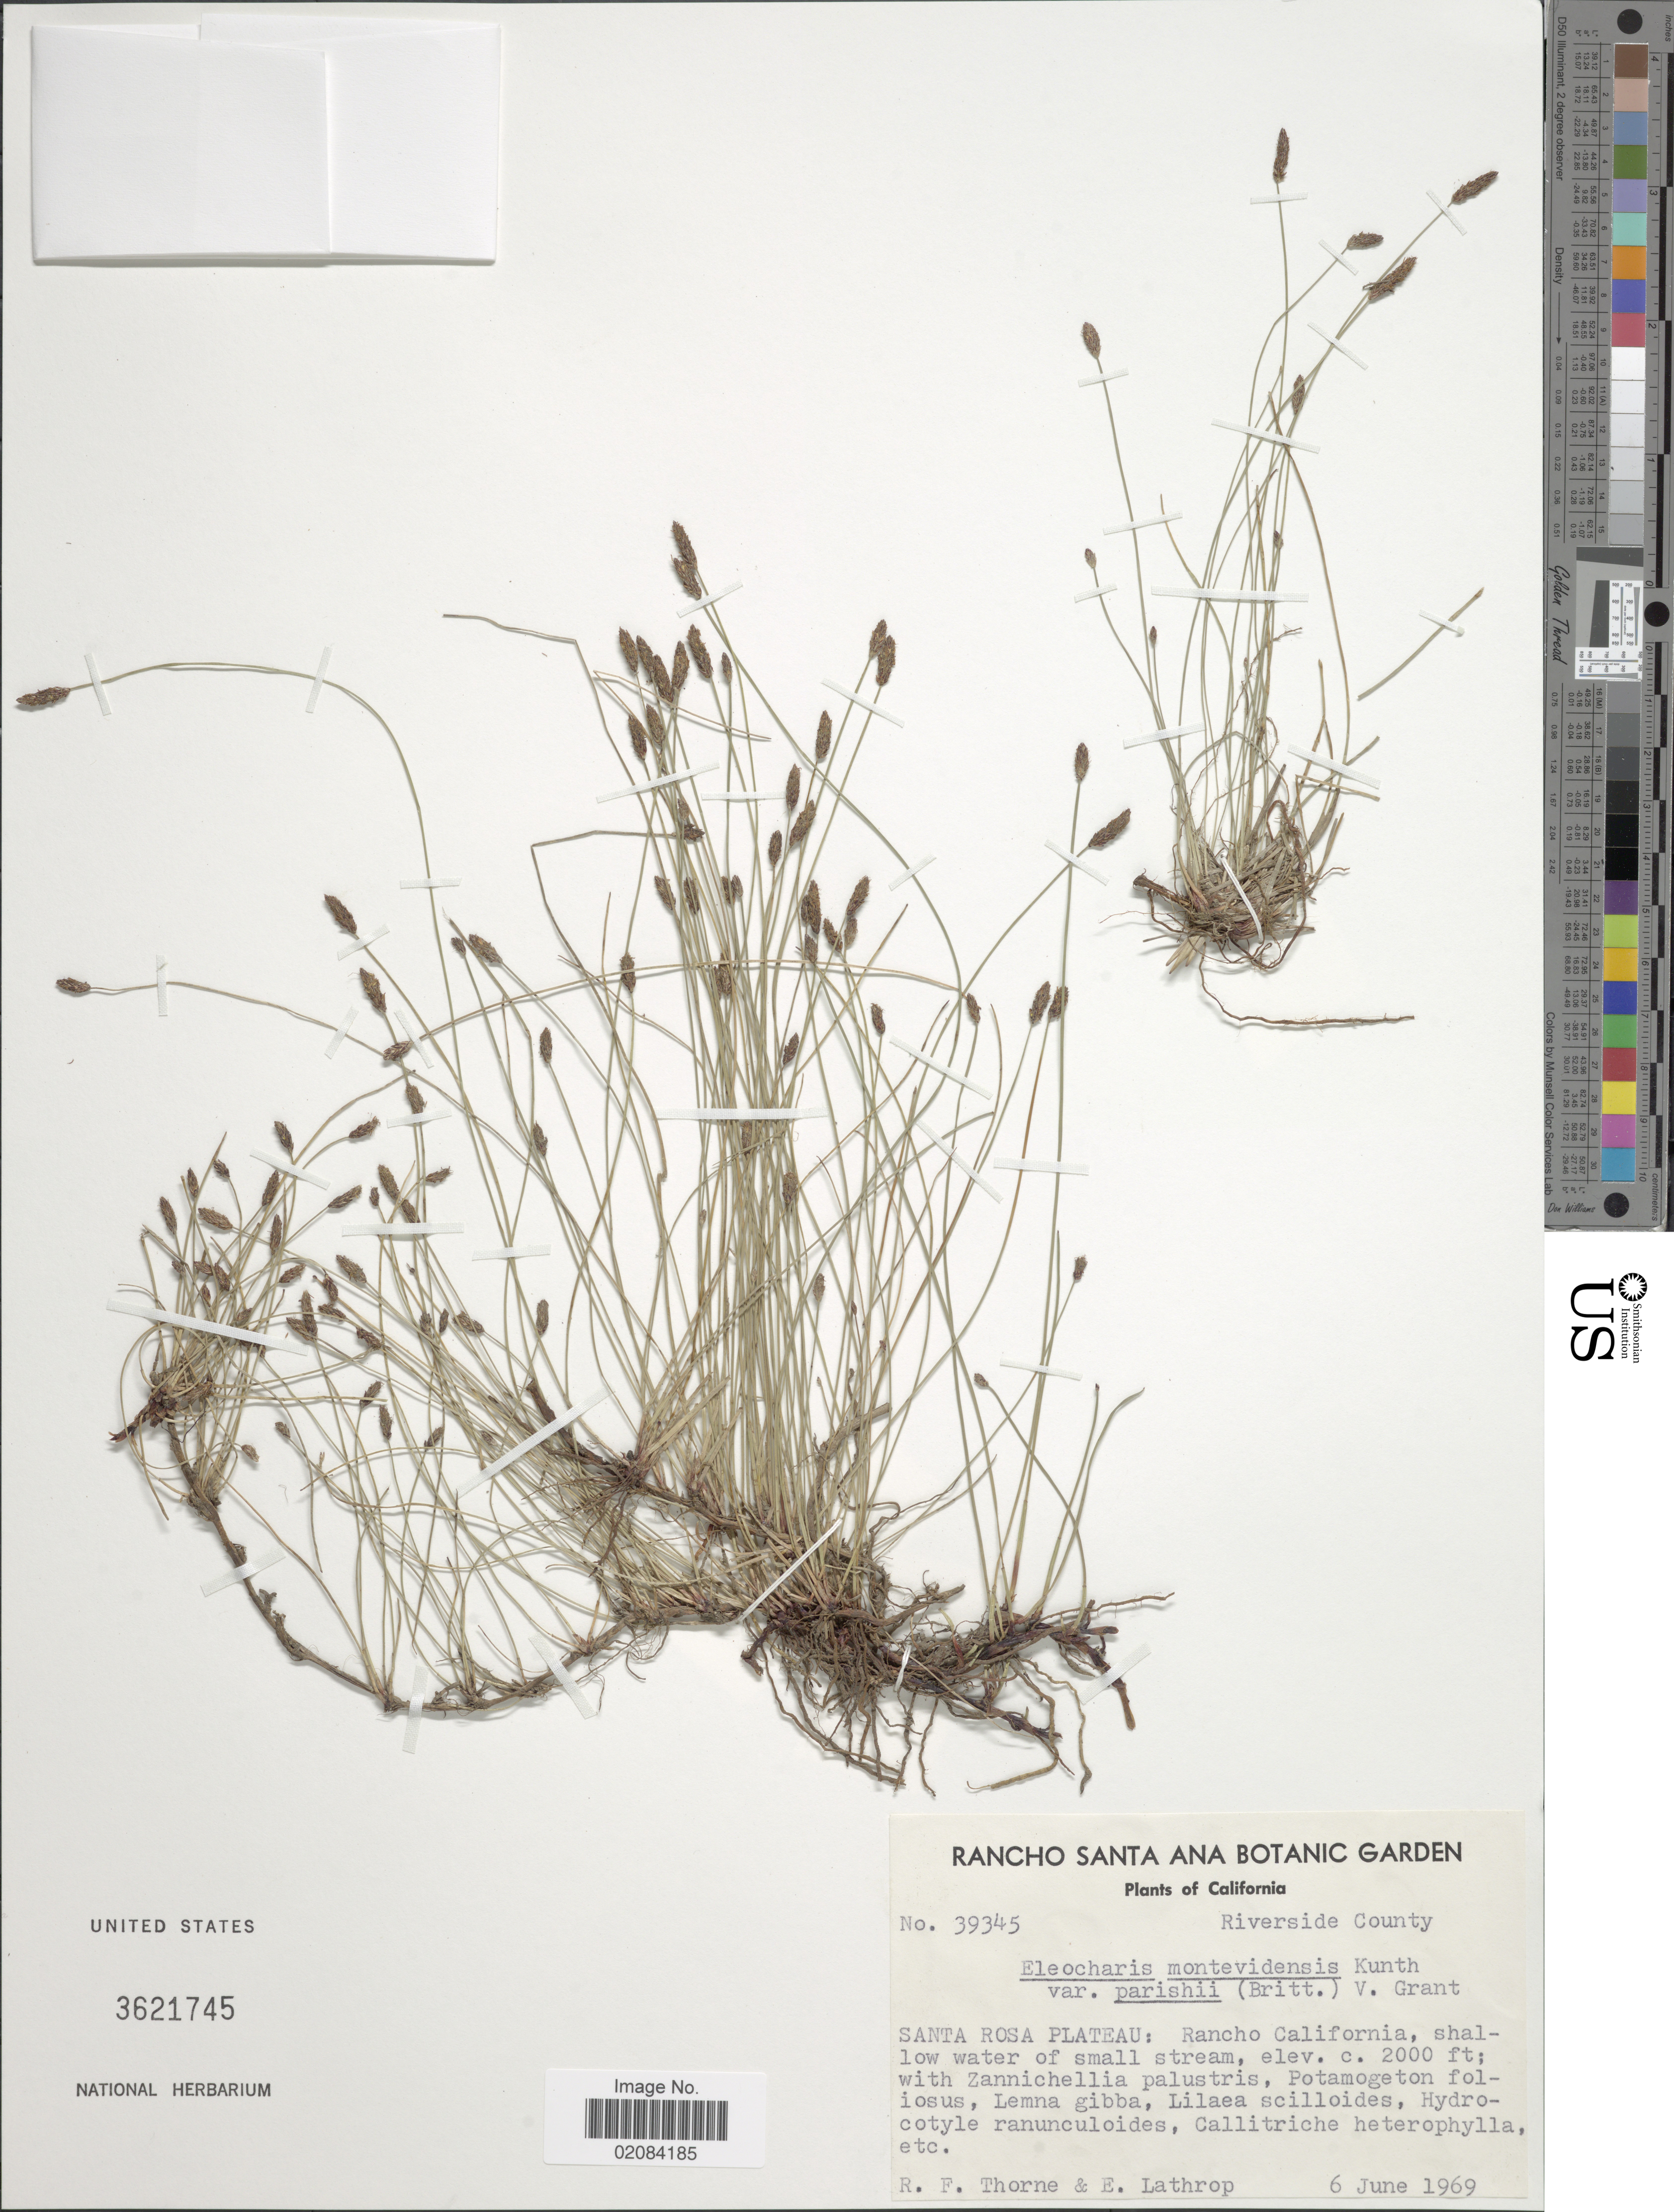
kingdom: Plantae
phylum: Tracheophyta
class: Liliopsida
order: Poales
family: Cyperaceae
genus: Eleocharis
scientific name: Eleocharis montevidensis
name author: Kunth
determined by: Smith, S. G.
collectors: R. F. Thorne & E. W. Lathrop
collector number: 39345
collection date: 1969-06-06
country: United States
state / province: California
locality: Santa Rosa Plateau: Rancho California, shallow water of small stream.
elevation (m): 610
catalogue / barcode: US 3621745